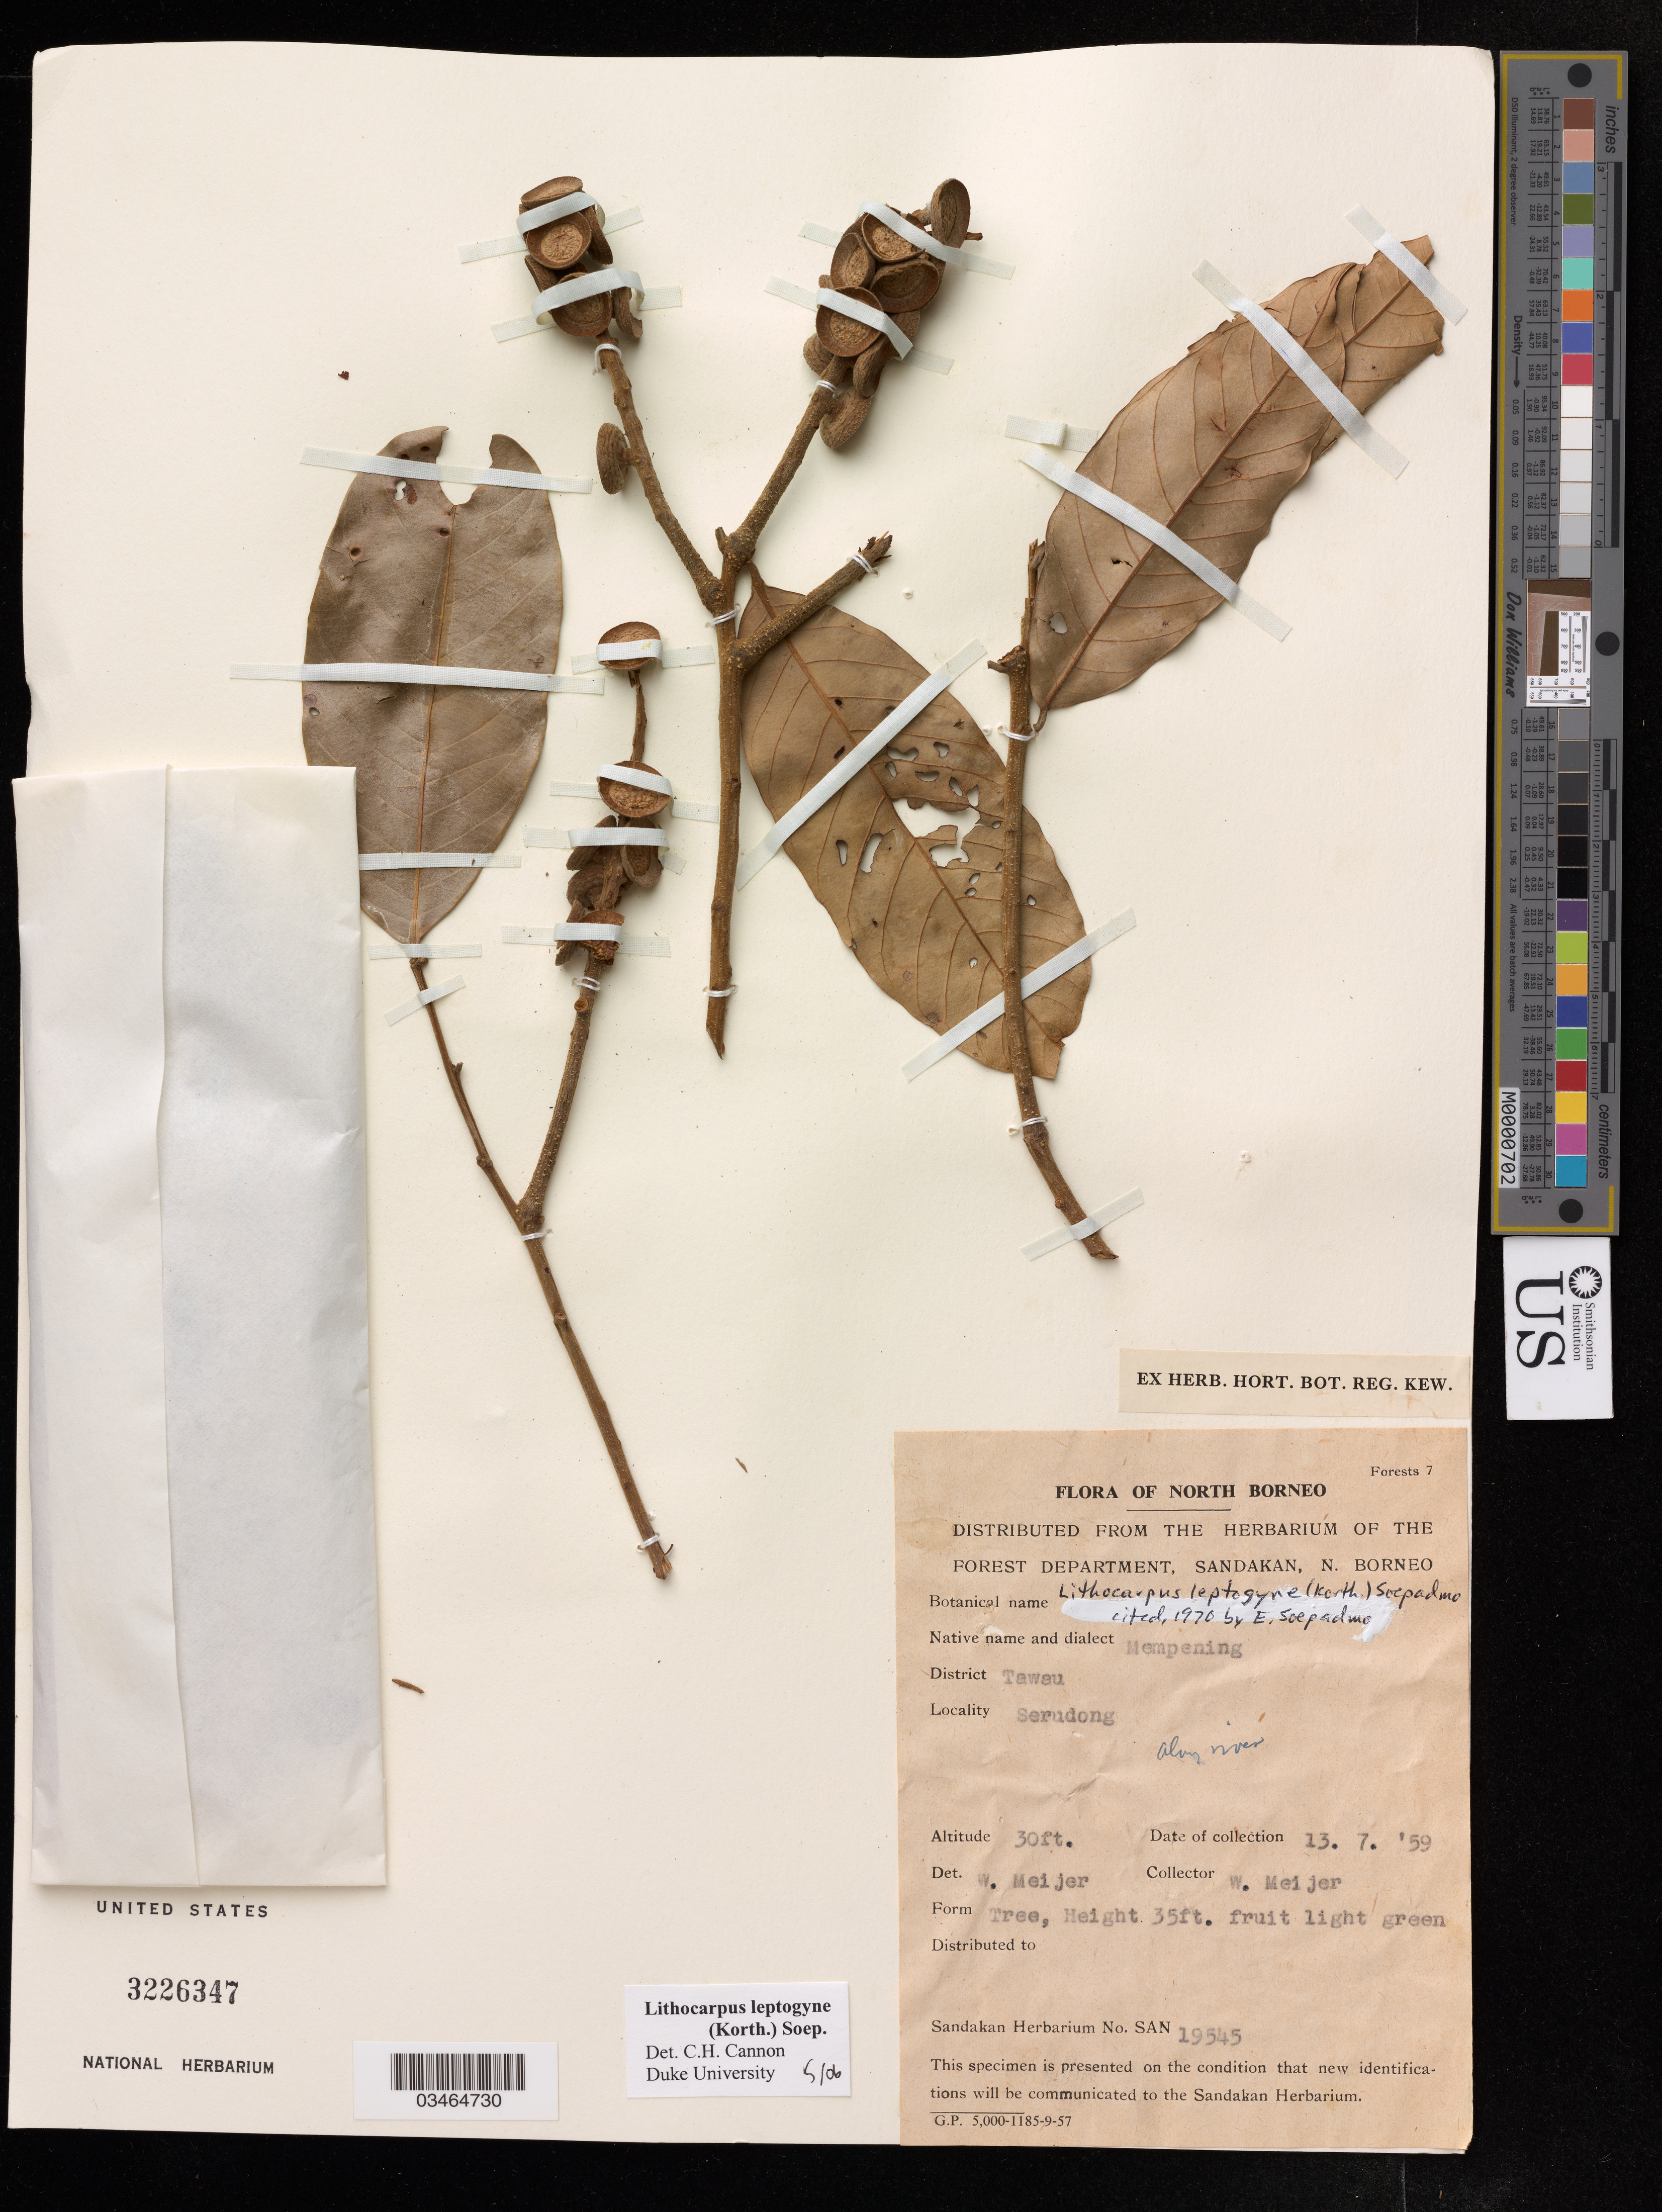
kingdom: Plantae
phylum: Tracheophyta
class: Magnoliopsida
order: Fagales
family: Fagaceae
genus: Lithocarpus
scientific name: Lithocarpus leptogyne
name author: (Korth.) Soepadmo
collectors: W. Meijer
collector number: SAN 19545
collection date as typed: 13 Jul 59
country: Malaysia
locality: North Borneo, Tawau, Serudong.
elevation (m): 9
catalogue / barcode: US 3226347